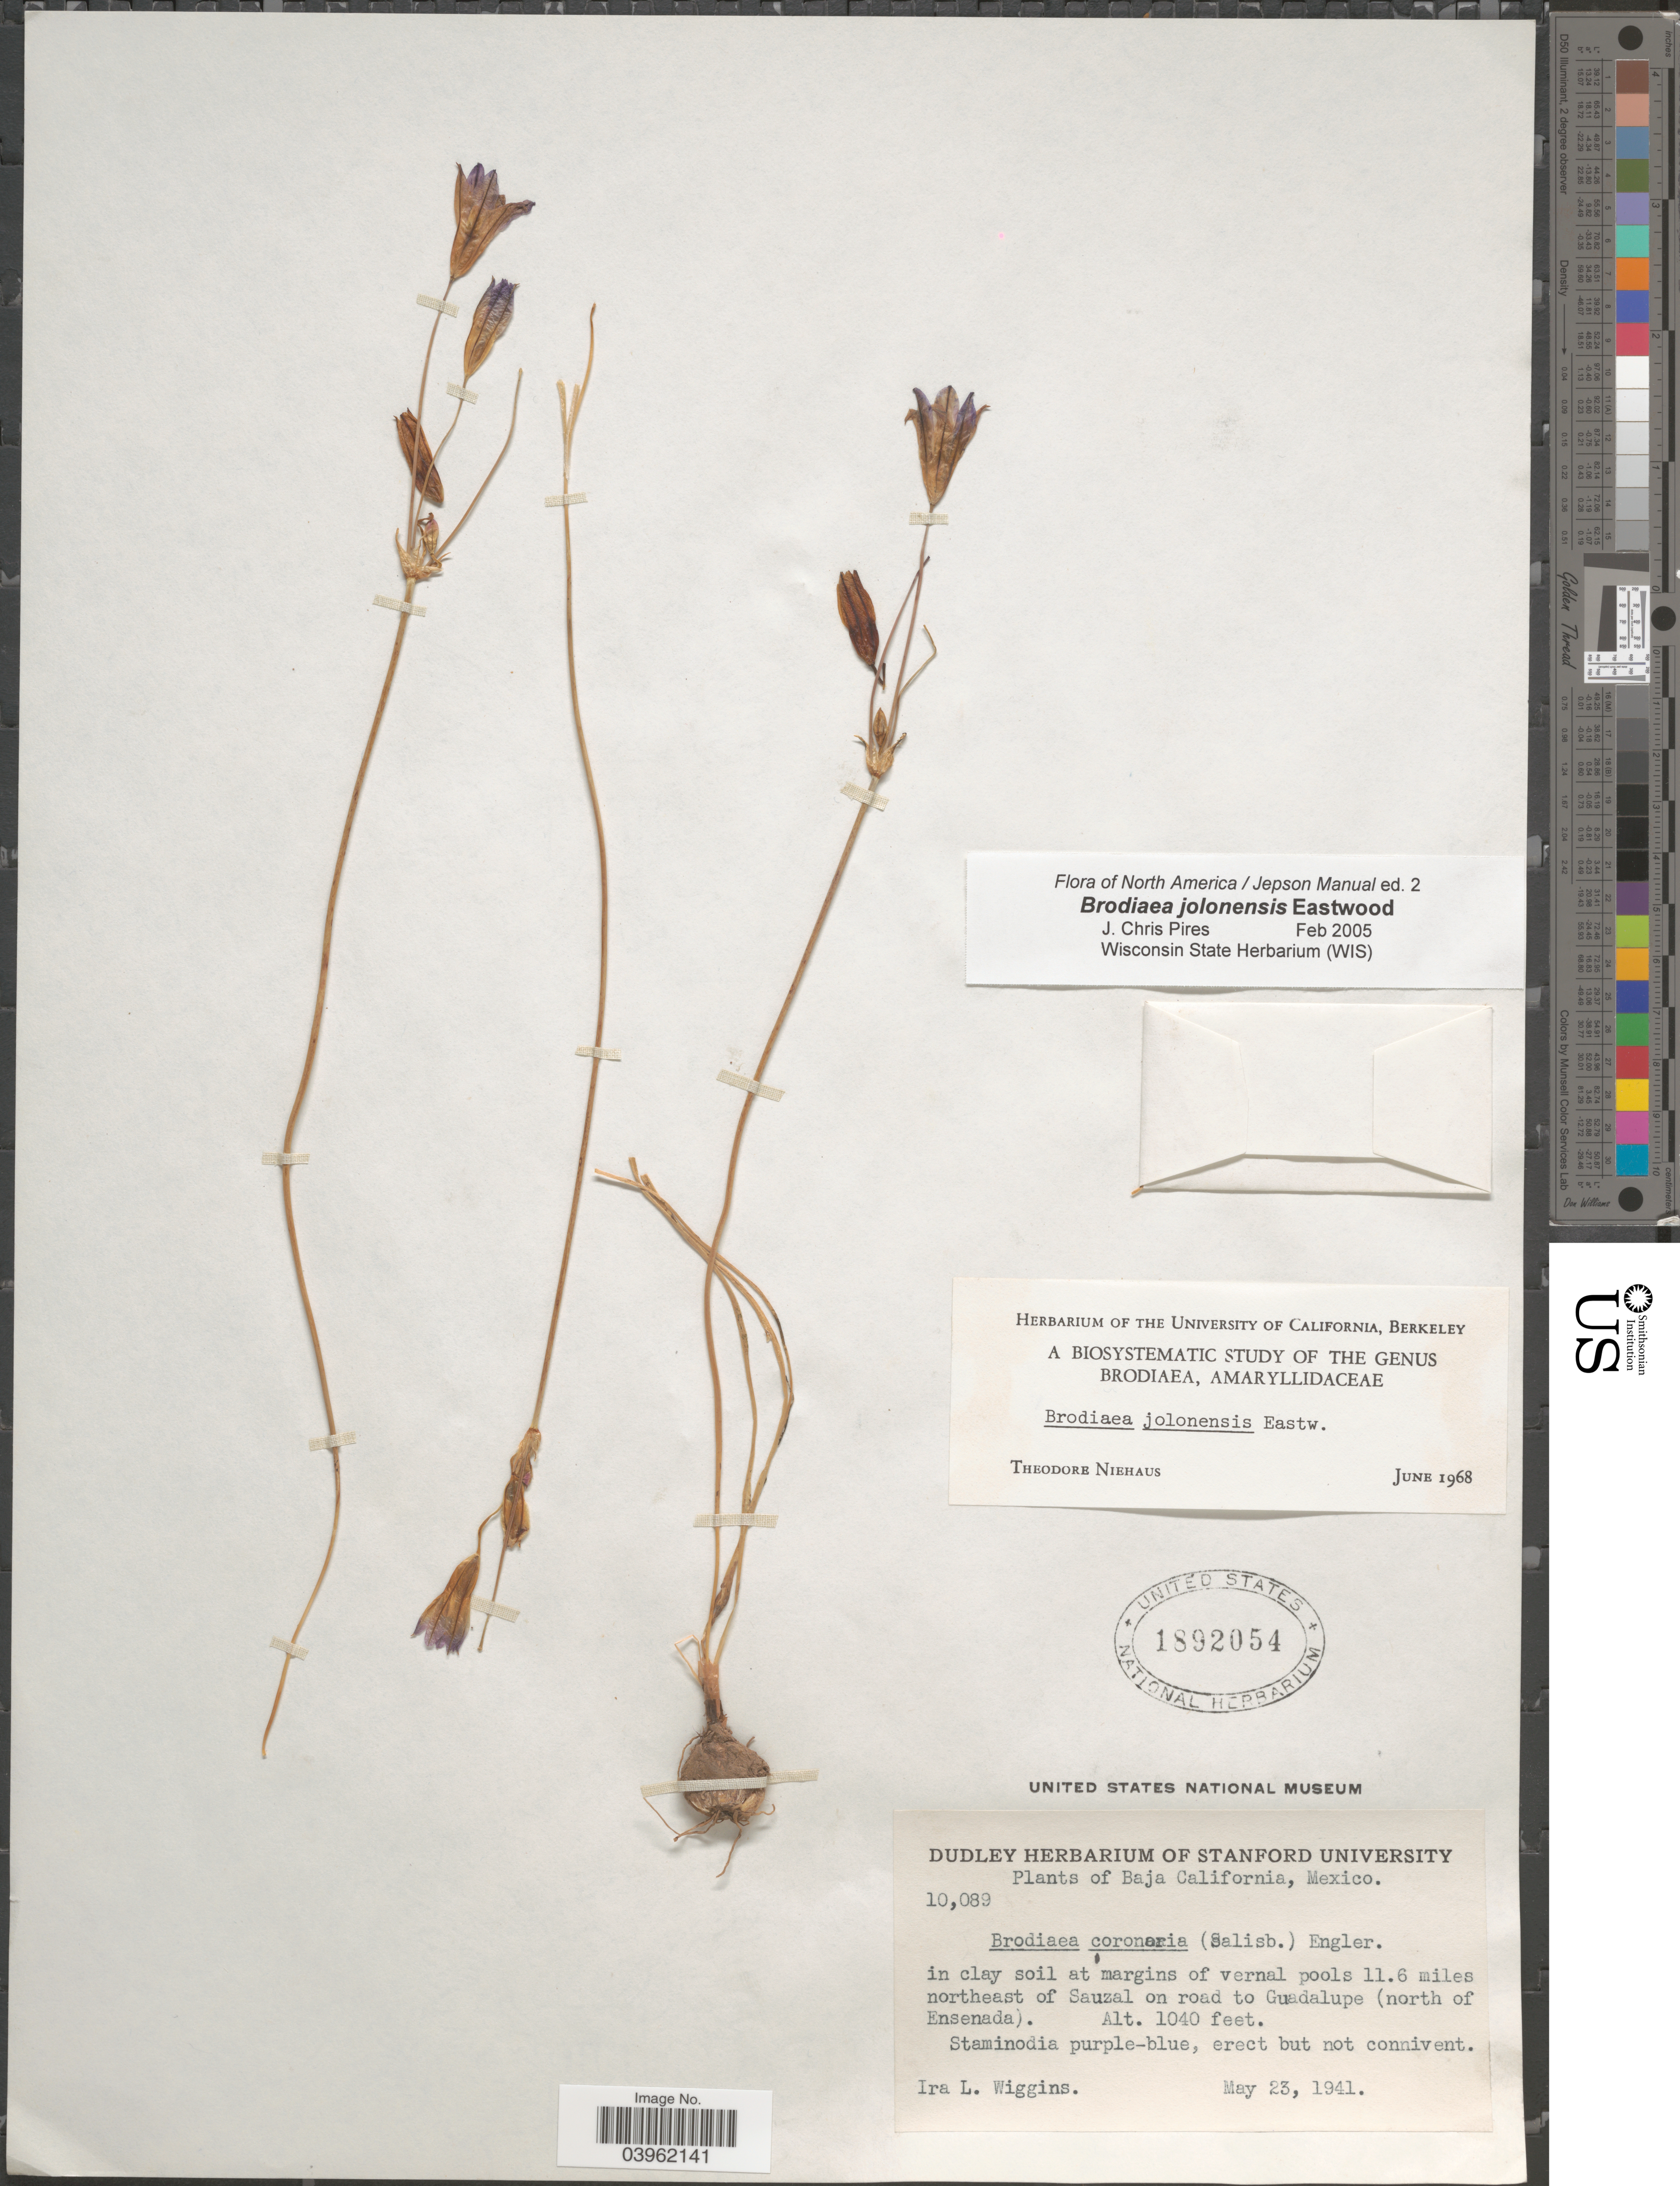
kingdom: Plantae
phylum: Tracheophyta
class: Liliopsida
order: Asparagales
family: Asparagaceae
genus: Brodiaea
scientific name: Brodiaea jolonensis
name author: Eastw.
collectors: I. L. Wiggins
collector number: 10089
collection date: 1941-05-23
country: Mexico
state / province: Baja California Norte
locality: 11.6 miles northeast of Sauzal on road to Guadalupe (north of Ensenada).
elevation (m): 317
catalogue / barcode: US 1892054